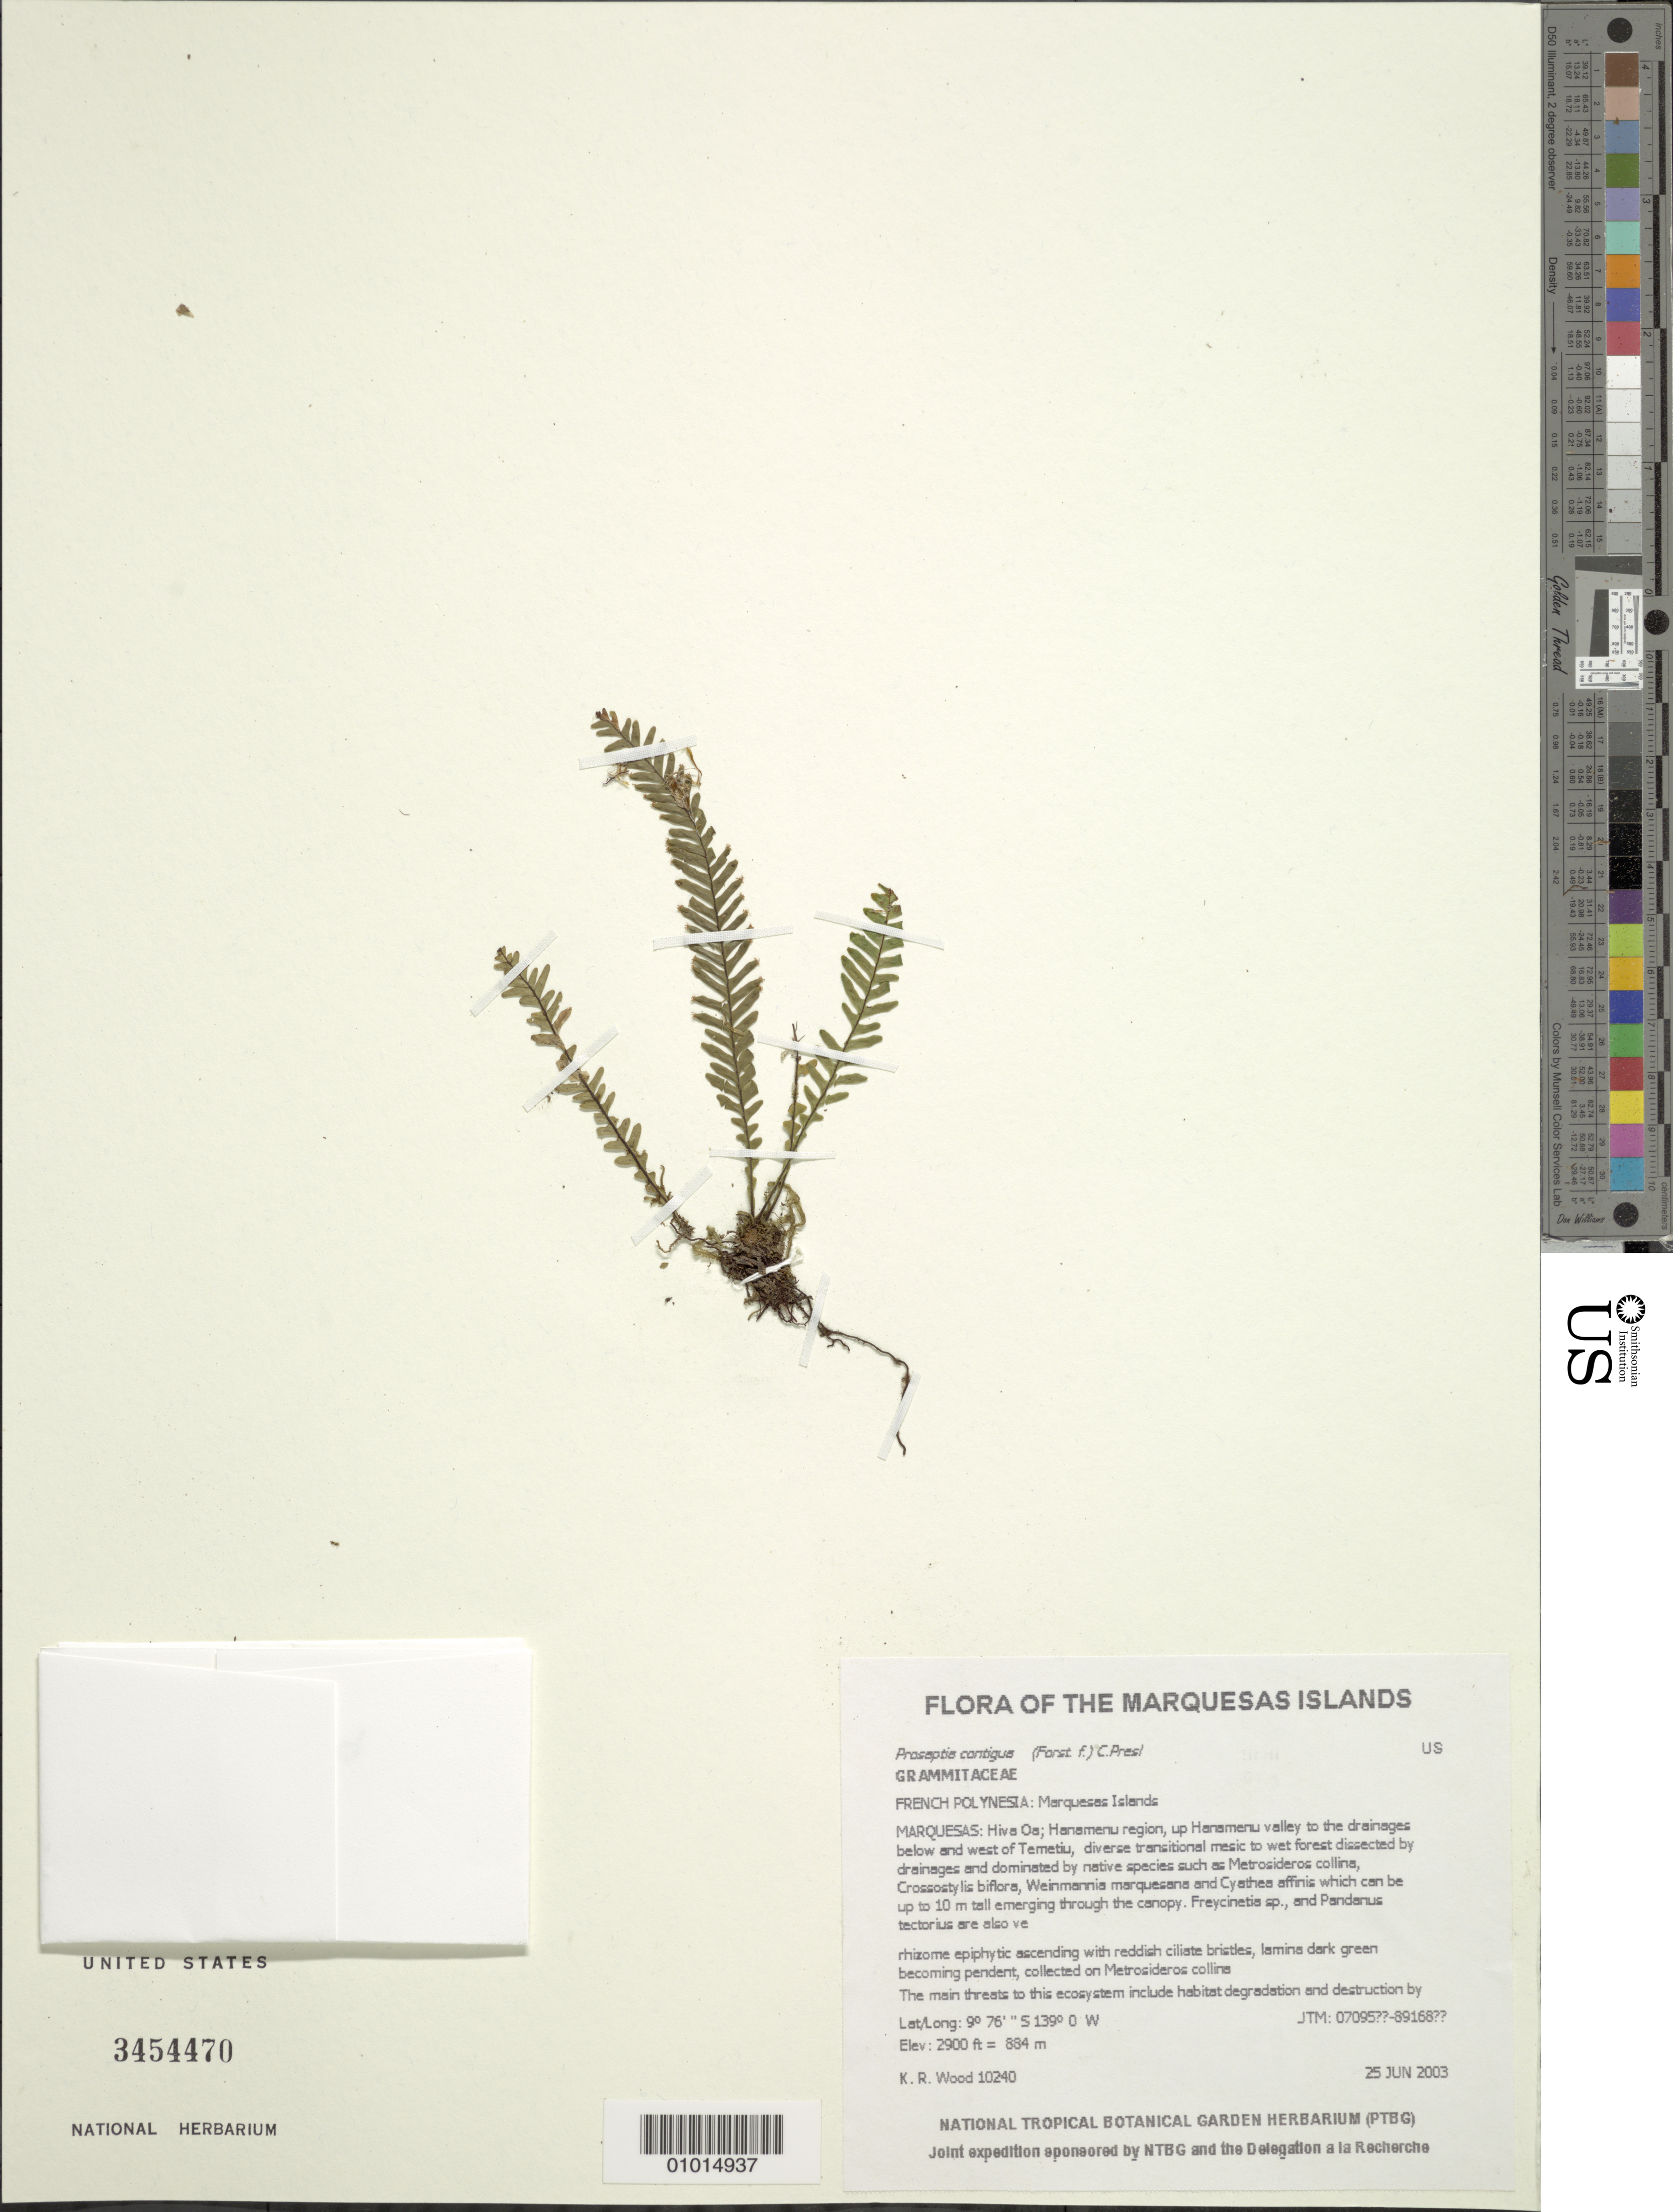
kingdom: Plantae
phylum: Tracheophyta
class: Polypodiopsida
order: Polypodiales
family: Polypodiaceae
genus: Prosaptia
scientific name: Prosaptia contigua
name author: (G. Forst.) Presl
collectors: K. R. Wood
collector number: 10240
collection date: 2003-06-25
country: French Polynesia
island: Hiva Oa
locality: Hanamenu region, up Hanamenu valley to the drainages below and west of Temetiu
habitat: Diverse transitional mesic to wet forest dissected by drainages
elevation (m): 884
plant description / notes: Habitat degradation and destruction by feral pigs, catastrophic extinction through environmental events, predation by rats that eat seeds, competition with non-native plant taxa such as, Ageratum conyzoides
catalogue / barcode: US 3454470